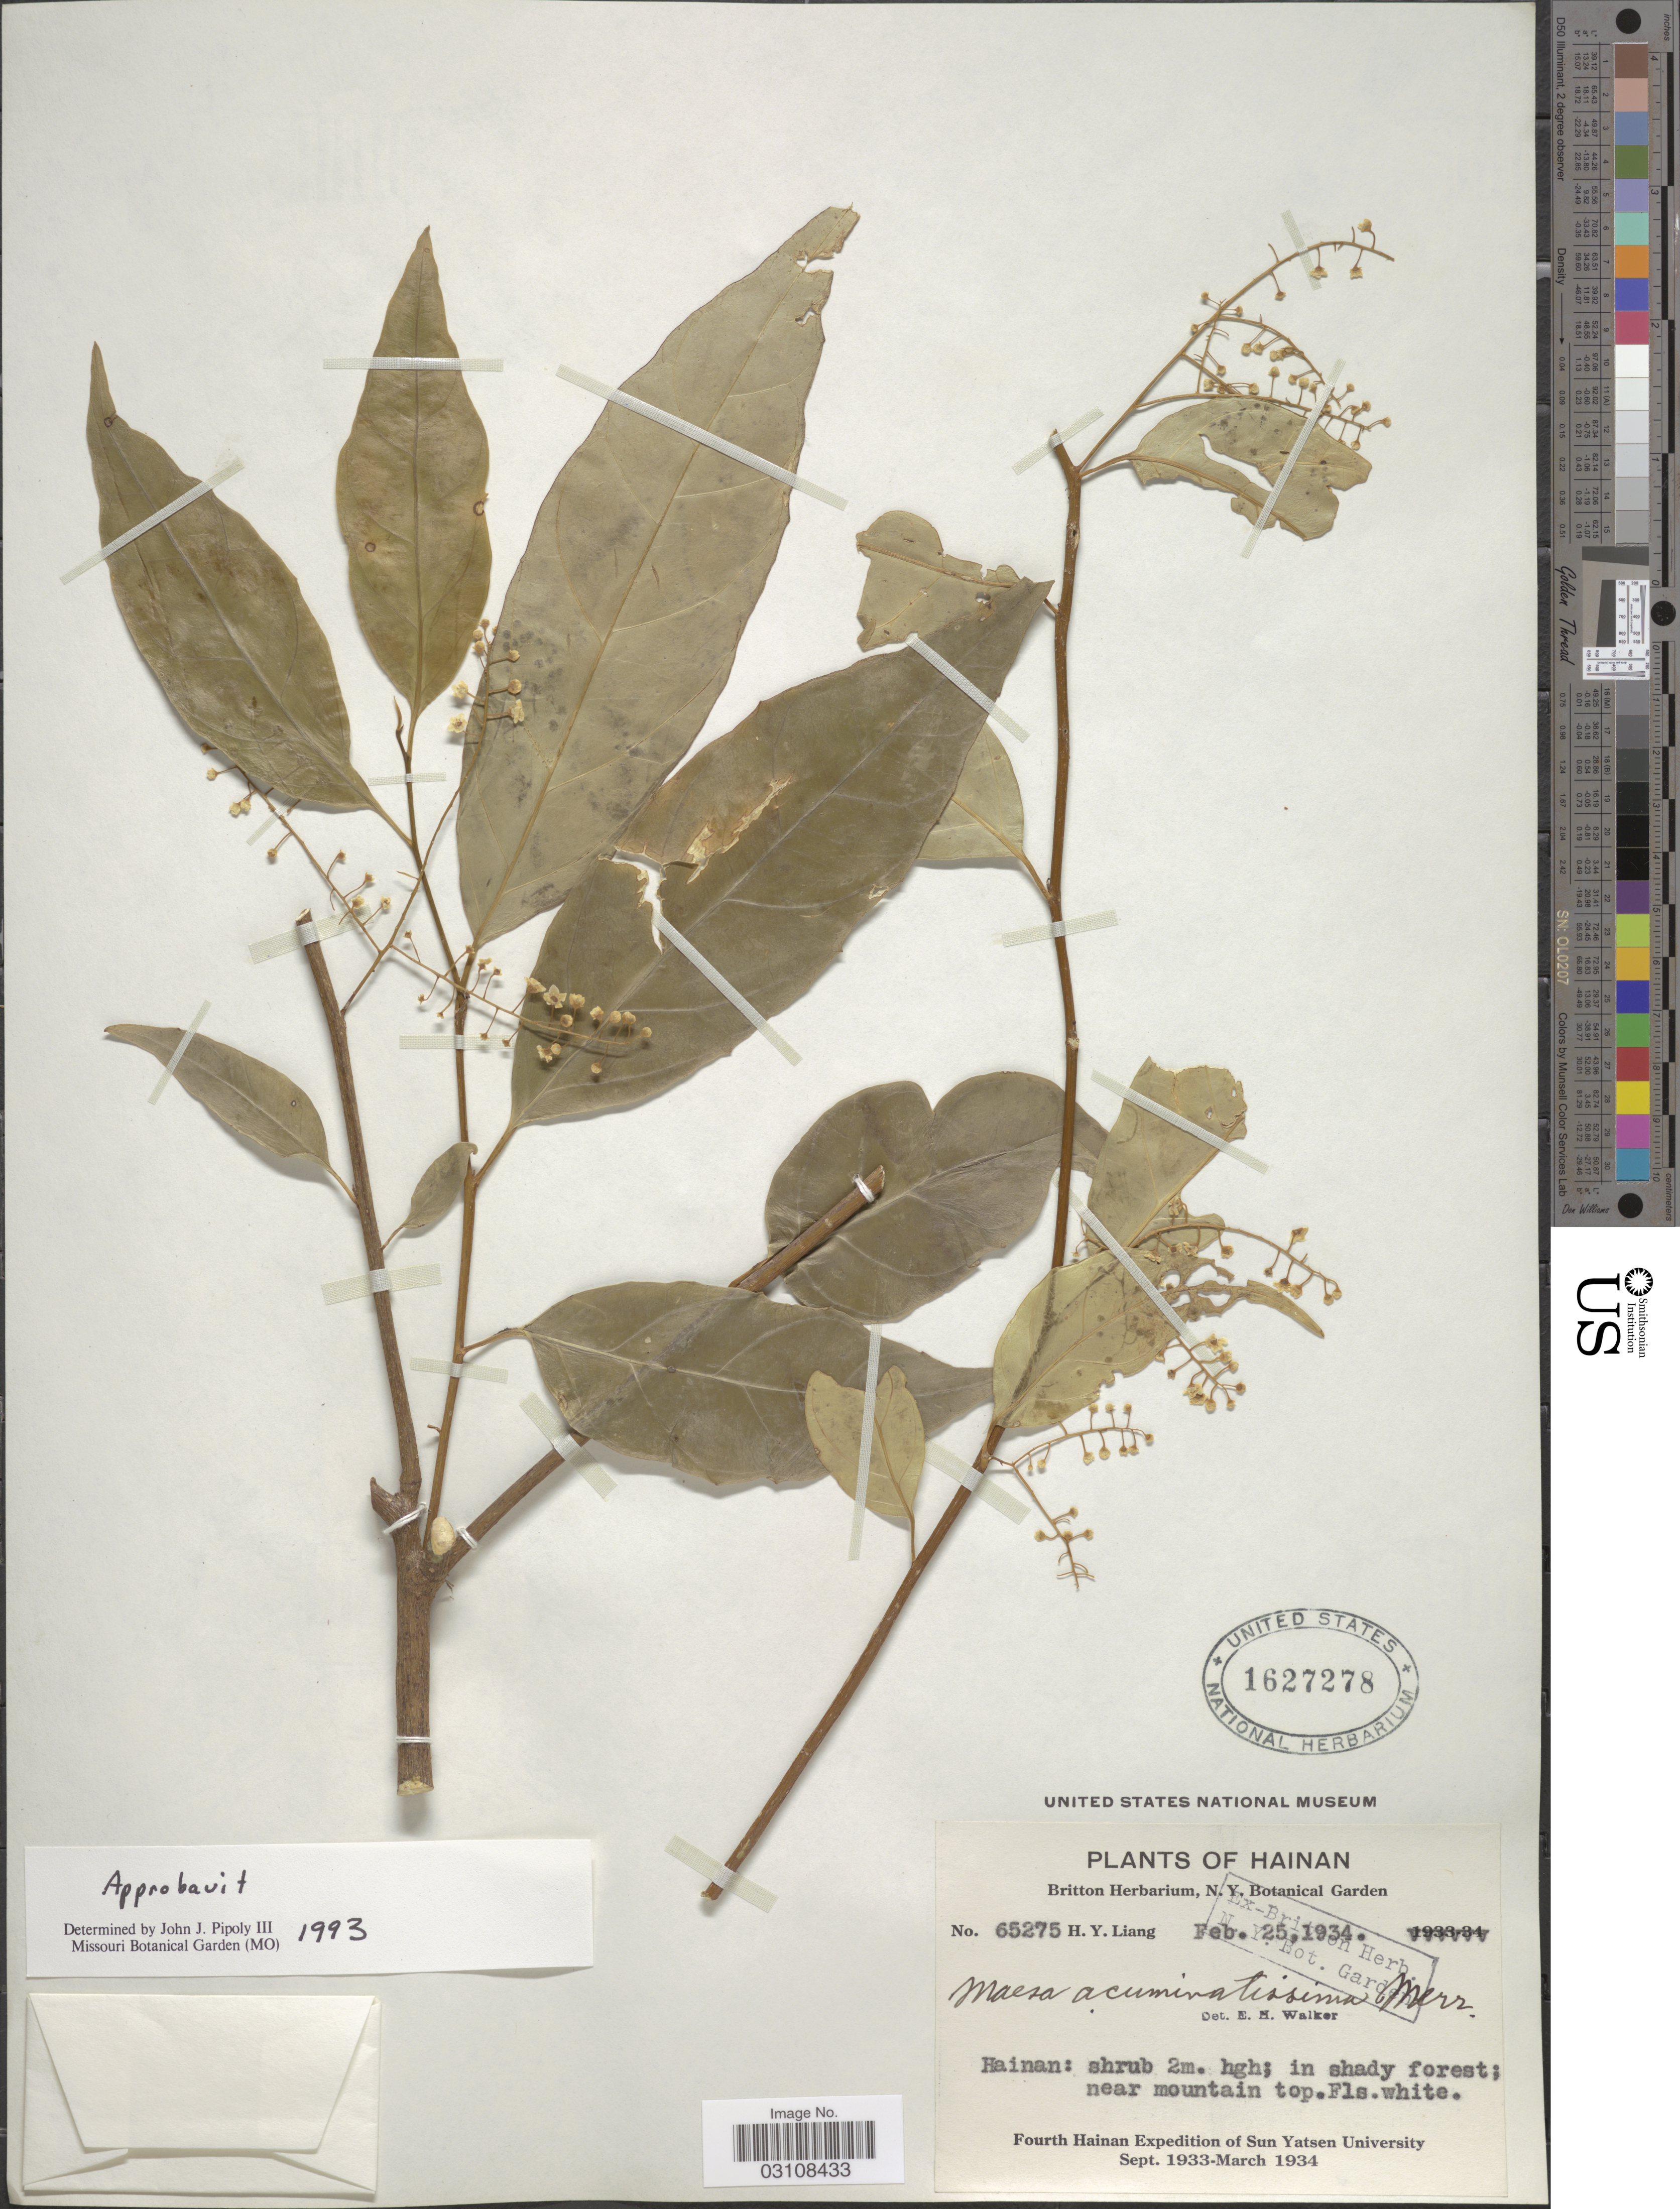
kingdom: Plantae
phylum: Tracheophyta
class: Magnoliopsida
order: Ericales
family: Primulaceae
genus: Maesa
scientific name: Maesa acuminatissima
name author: Merr.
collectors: H. Y. Liang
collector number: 65275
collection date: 1934-02-25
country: China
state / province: Hainan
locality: Near mountain top.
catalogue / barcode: US 1627278